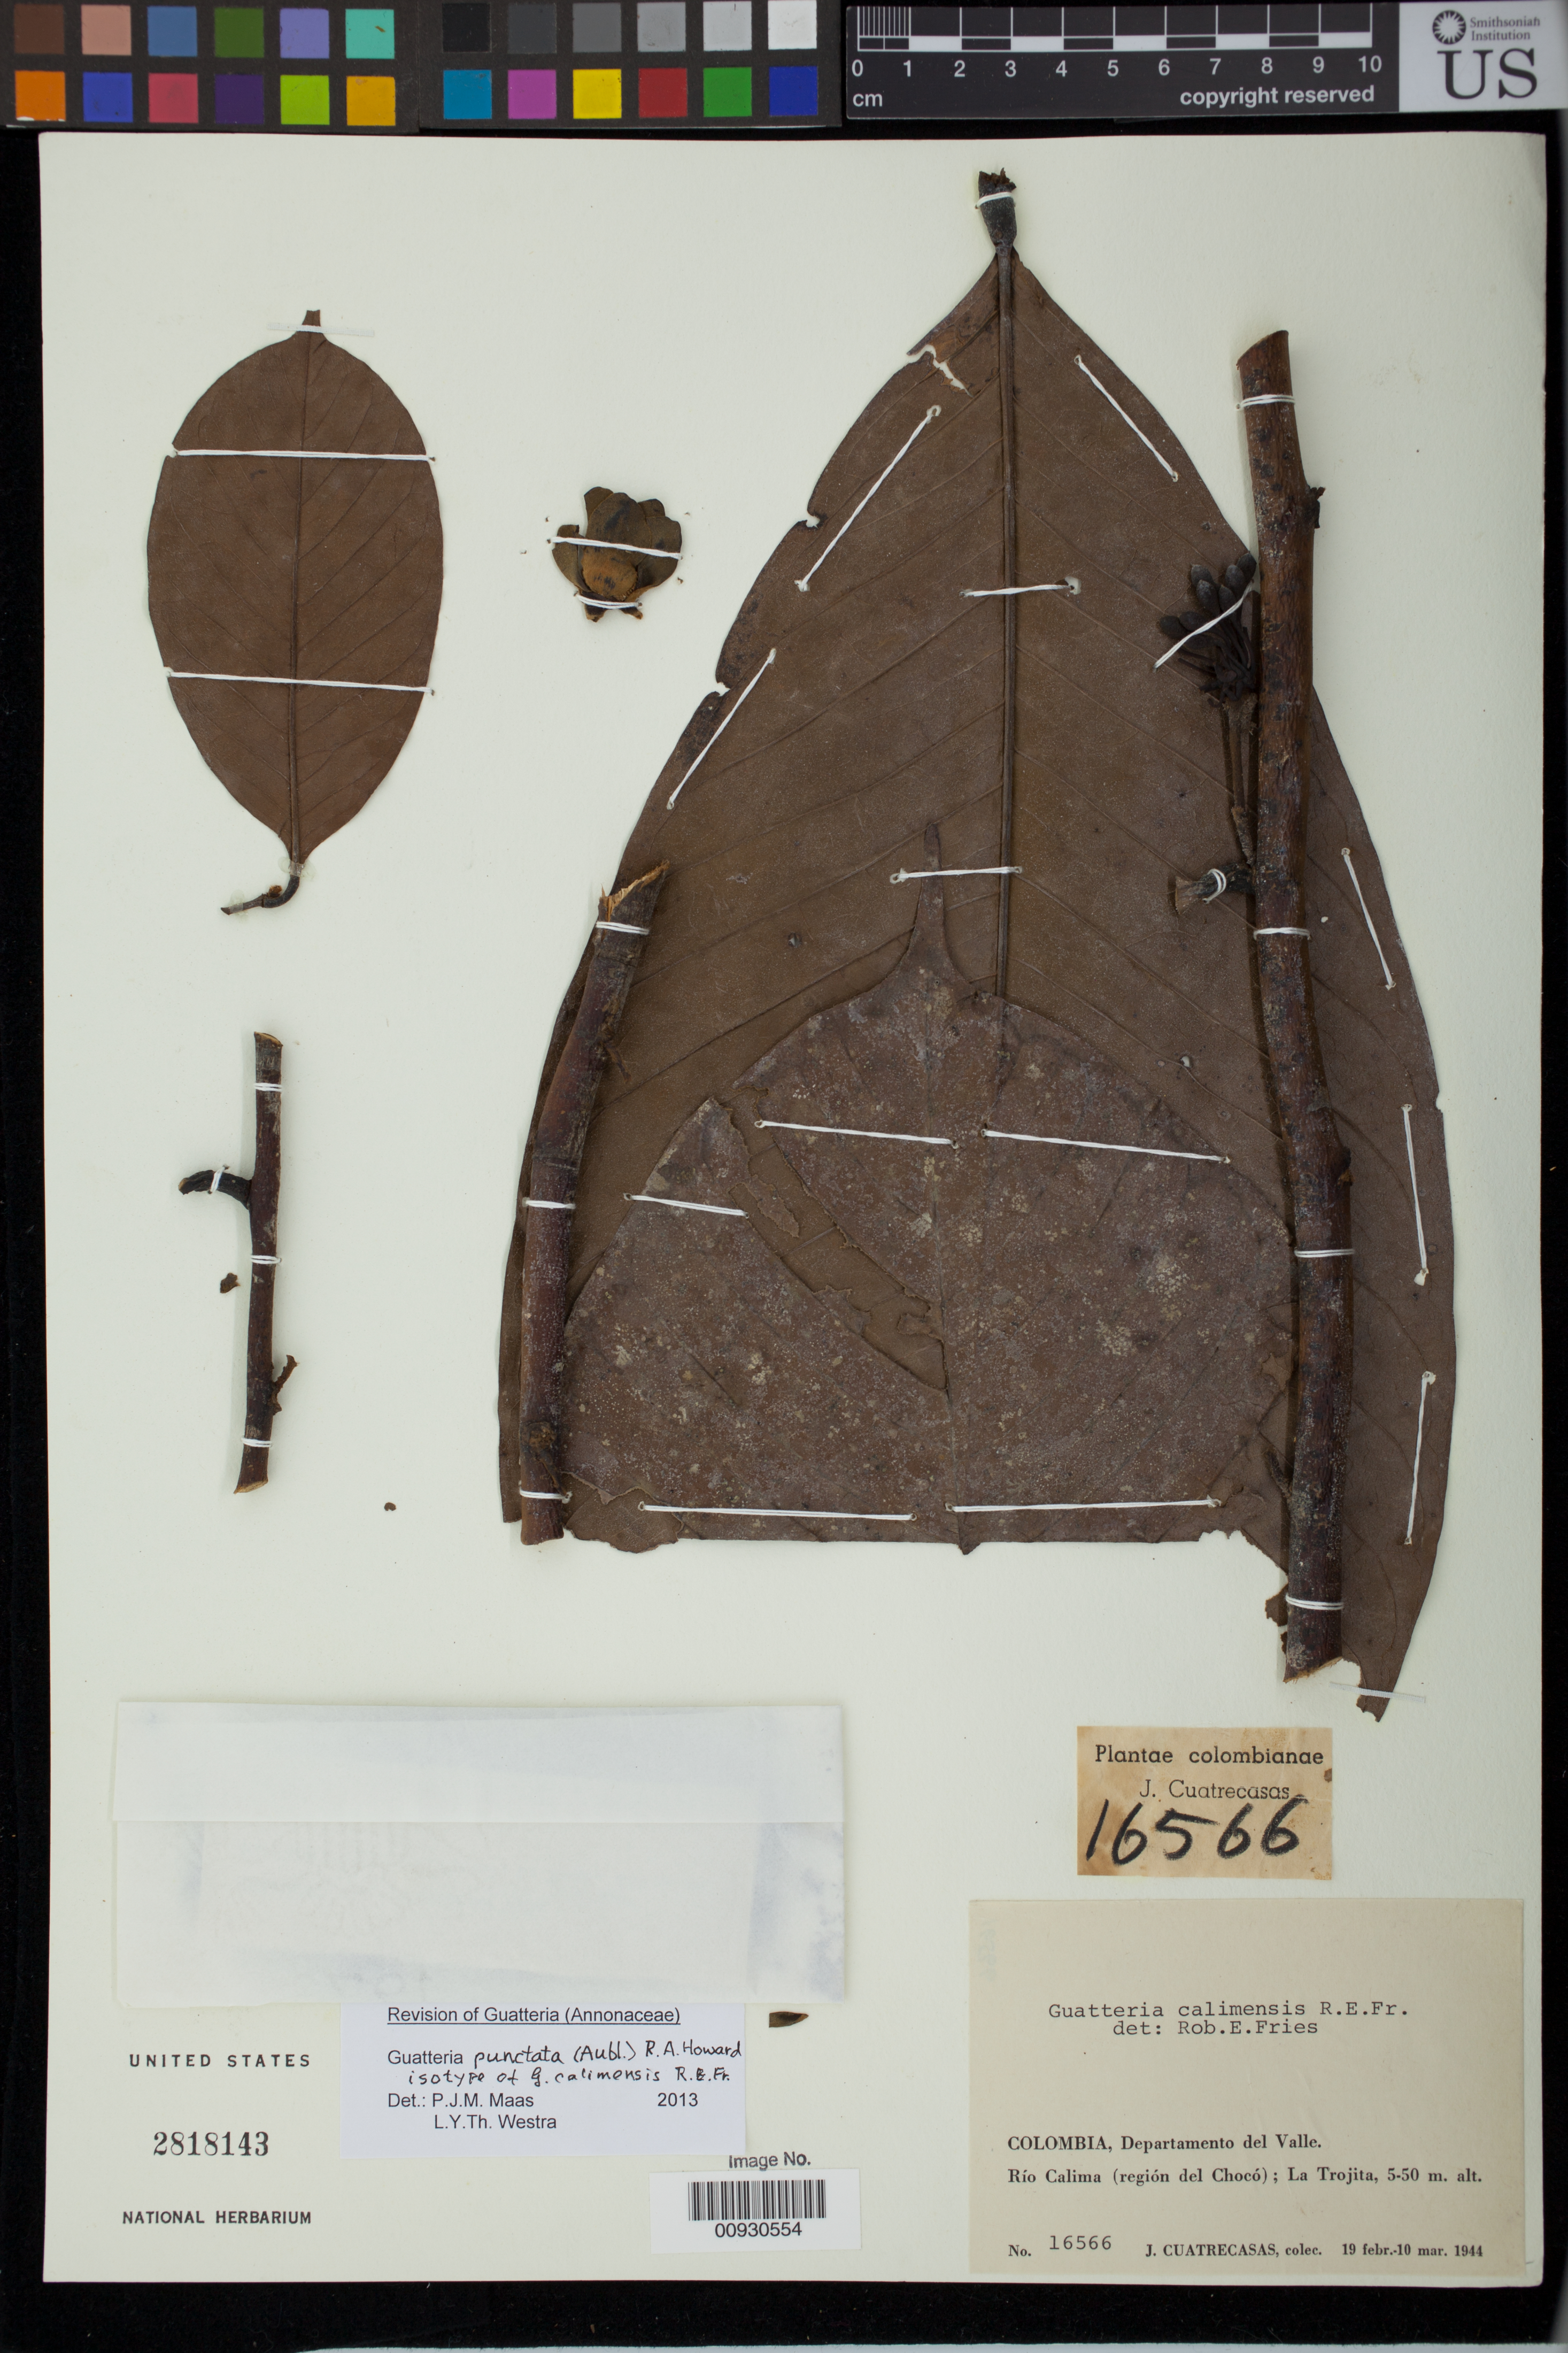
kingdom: Plantae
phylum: Tracheophyta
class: Magnoliopsida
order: Magnoliales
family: Annonaceae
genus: Guatteria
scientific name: Guatteria calimensis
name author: R.E. Fr.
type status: Isotype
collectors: J. Cuatrecasas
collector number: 16566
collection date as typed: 19 Feb 1944 to 10 Mar 1944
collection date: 1944-02-19/1944-03-10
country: Colombia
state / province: Chocó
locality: Río Calima, La Trojita.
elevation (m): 5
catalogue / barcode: US 2818143